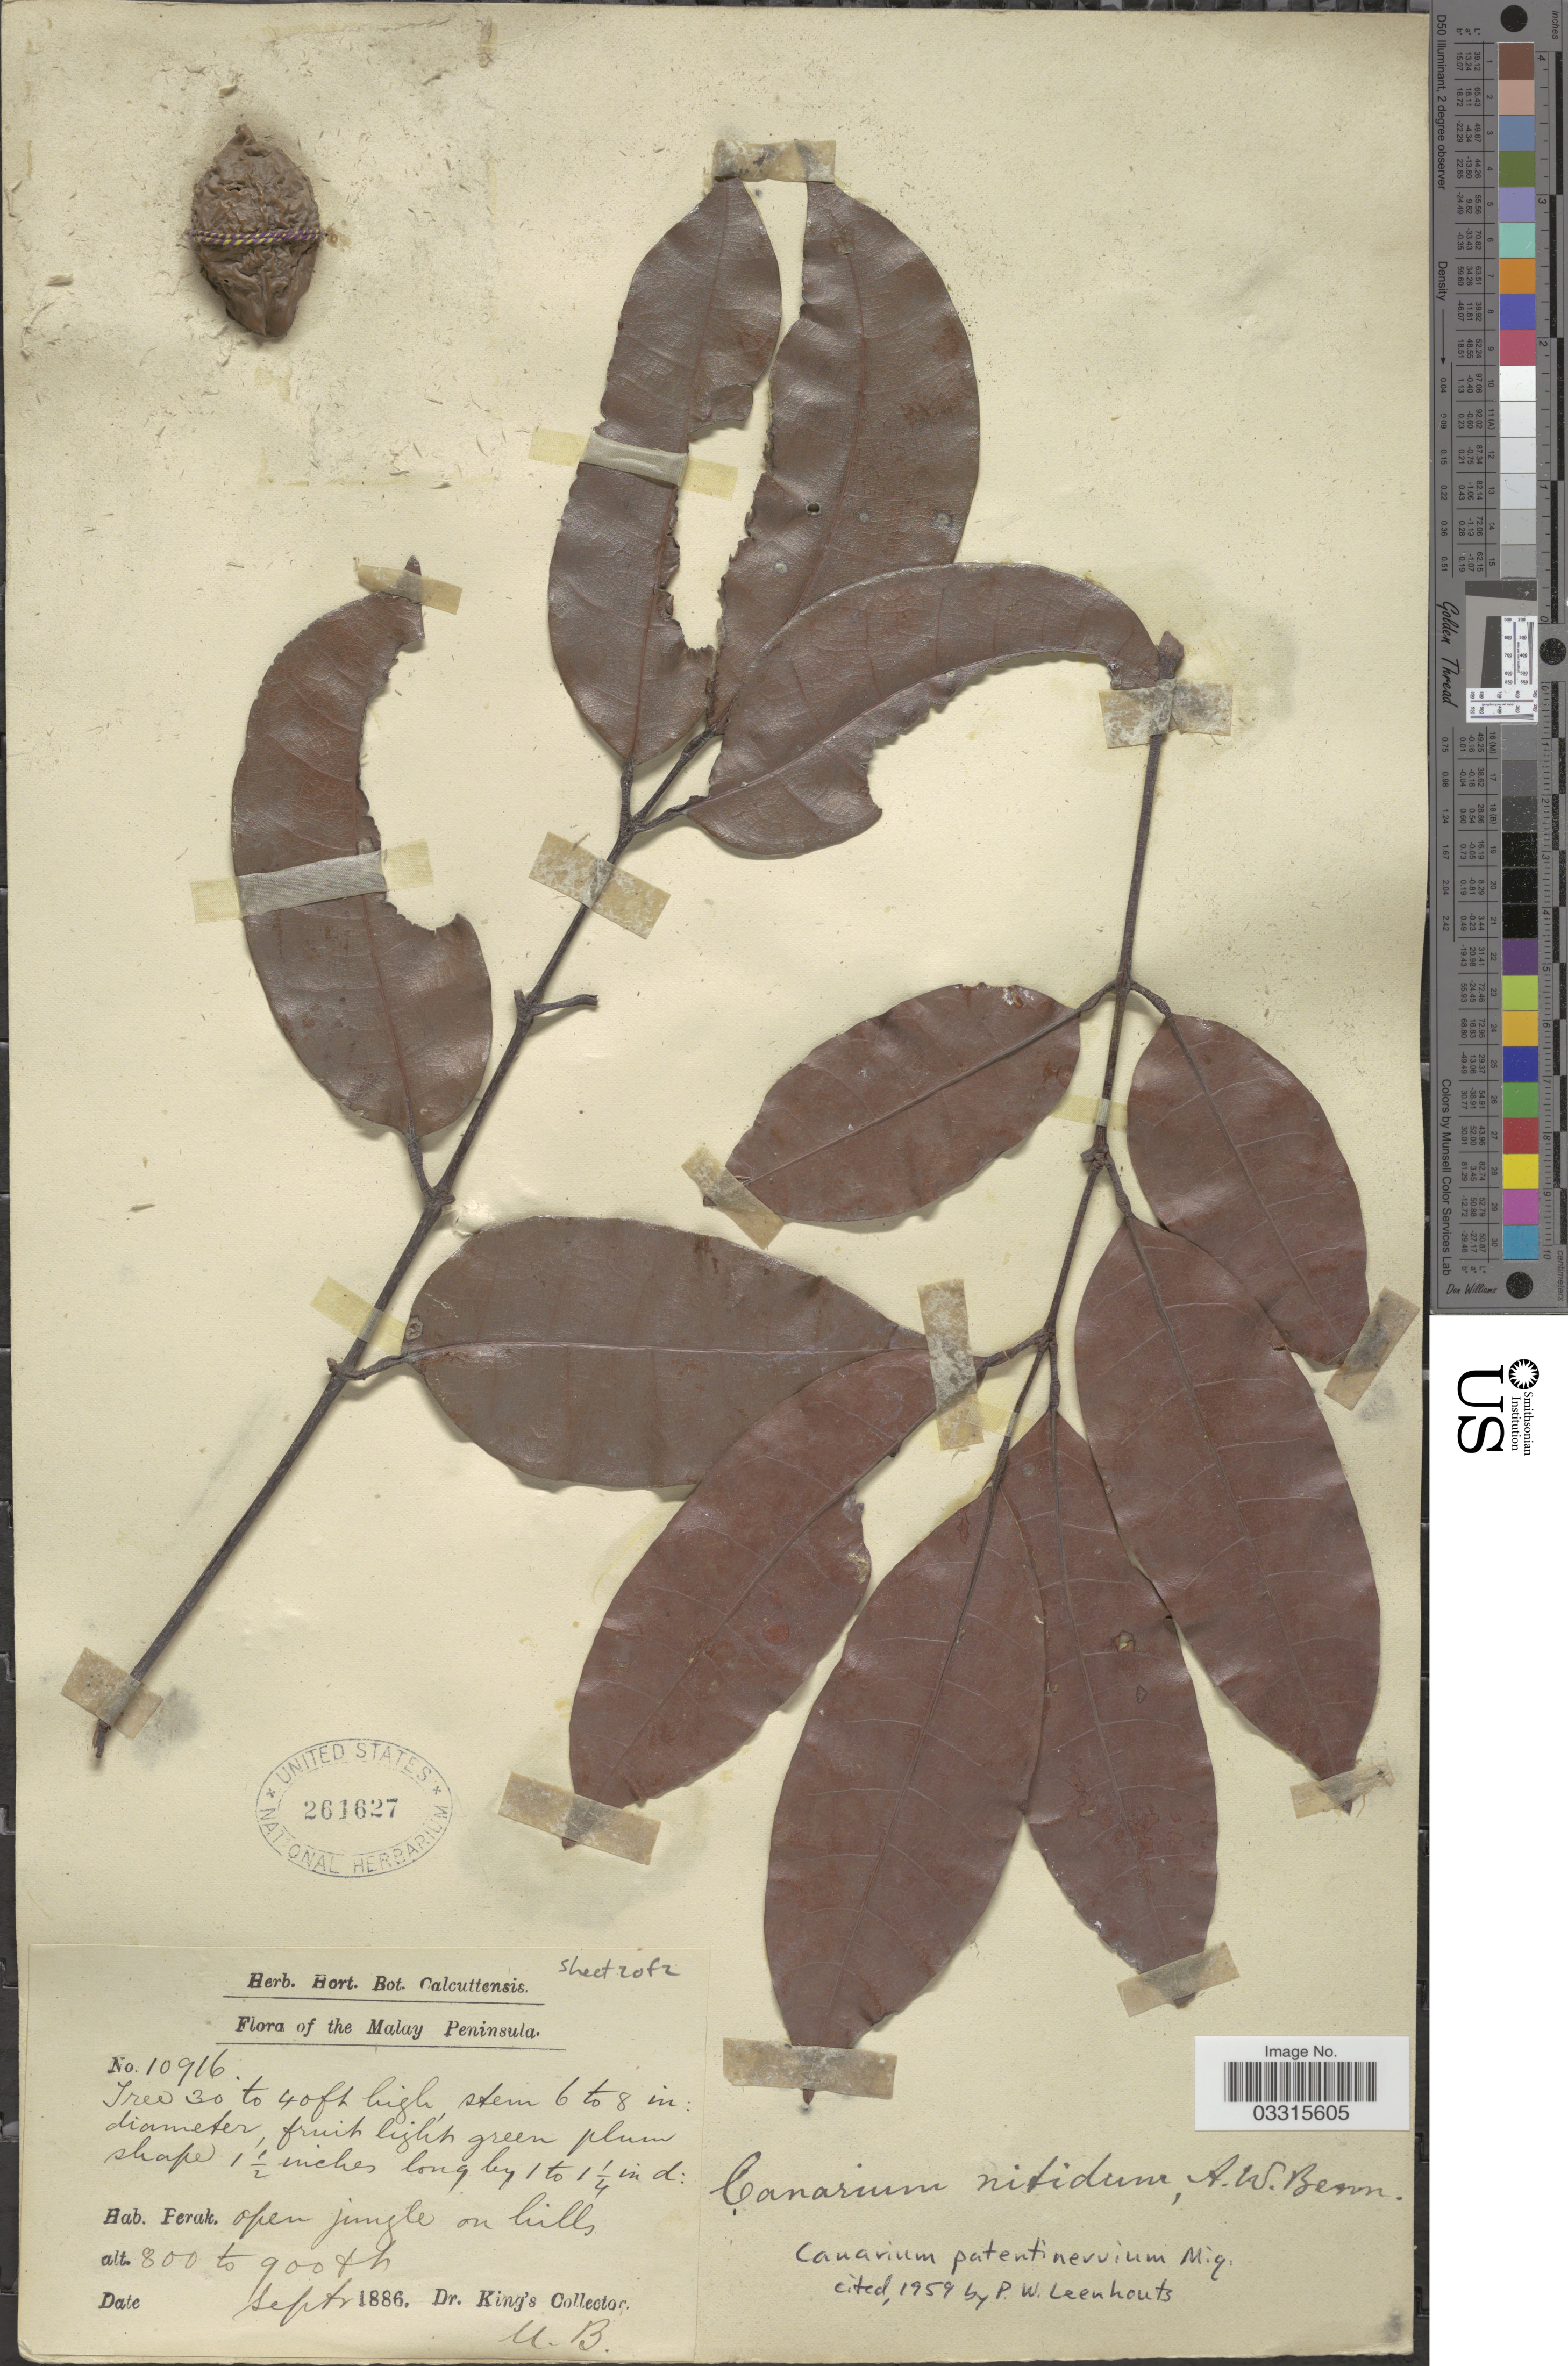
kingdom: Plantae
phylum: Tracheophyta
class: Magnoliopsida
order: Sapindales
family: Burseraceae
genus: Canarium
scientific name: Canarium patentinervium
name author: Miq.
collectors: Dr. King's collector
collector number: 10916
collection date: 1886-09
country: Malaysia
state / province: Perak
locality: Malay Peninsula.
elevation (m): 244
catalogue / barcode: US 261627